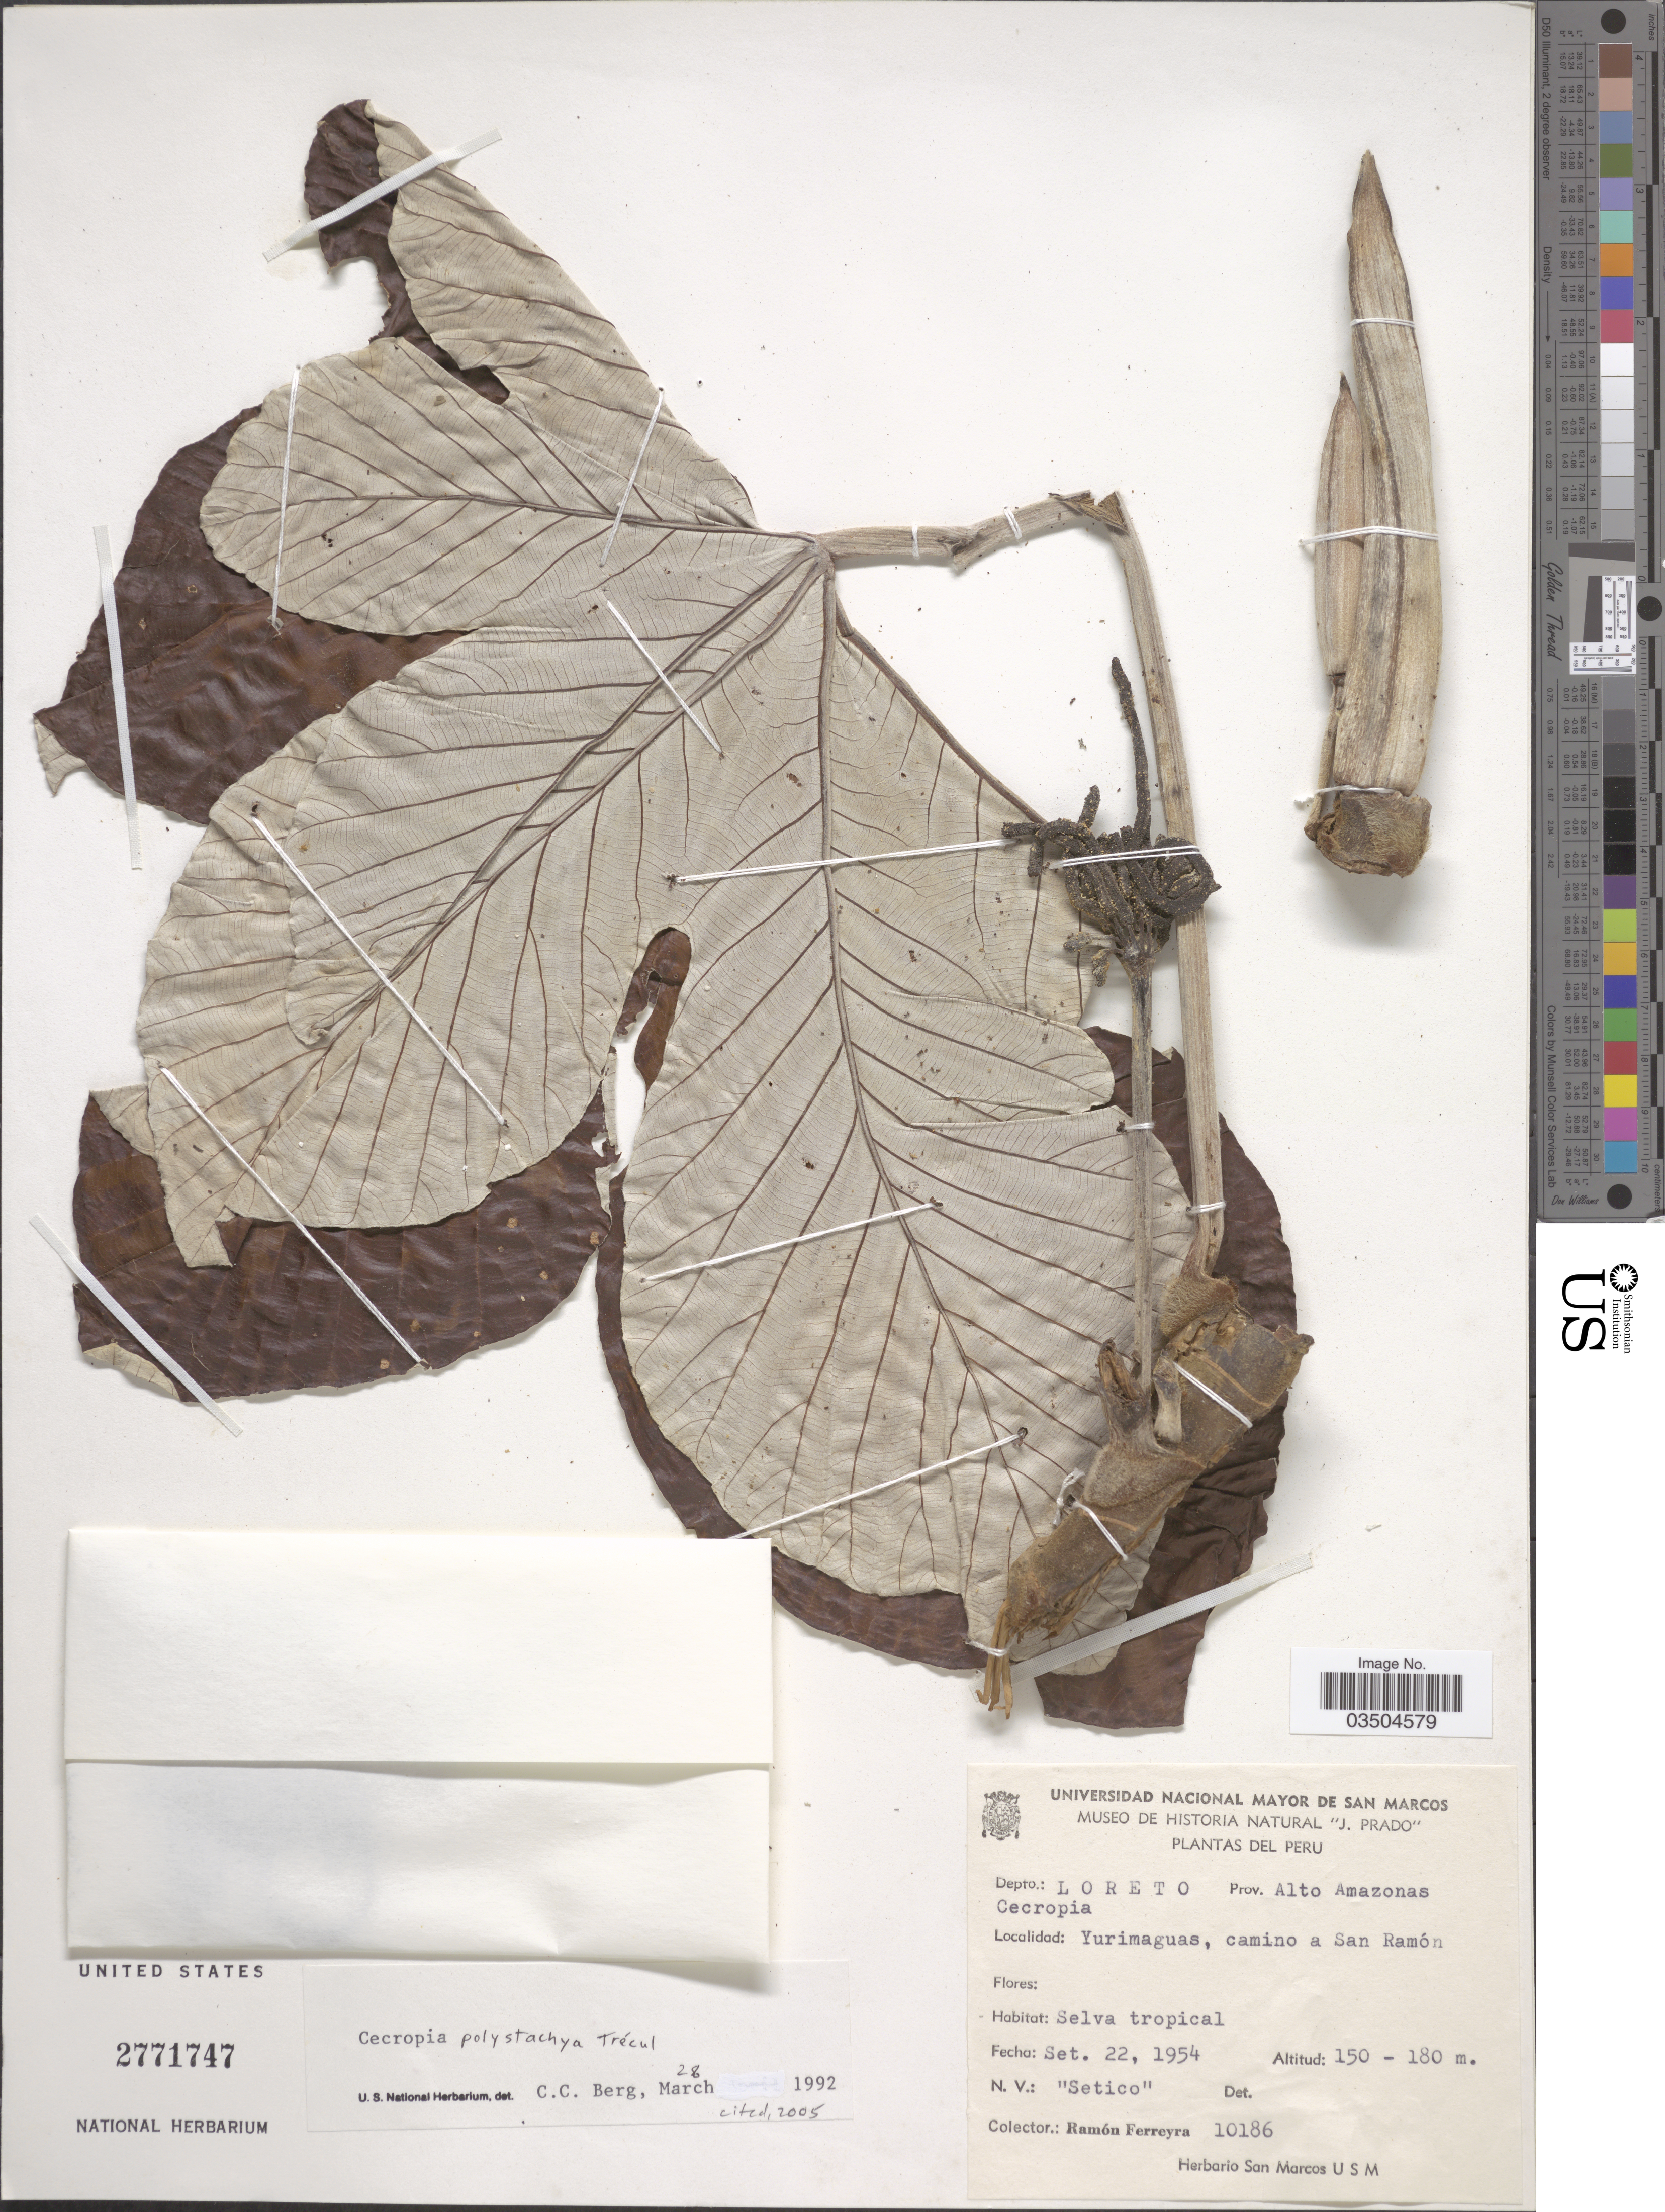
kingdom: Plantae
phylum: Tracheophyta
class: Magnoliopsida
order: Rosales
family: Urticaceae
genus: Cecropia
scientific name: Cecropia polystachya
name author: Trécul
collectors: R. A. Ferreyra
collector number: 10186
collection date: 1954-09-22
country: Peru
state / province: Loreto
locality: Depto.: Loreto, Prov. Amazonas. Yurimaguas, camino a San Ramón.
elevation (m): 150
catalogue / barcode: US 2771747